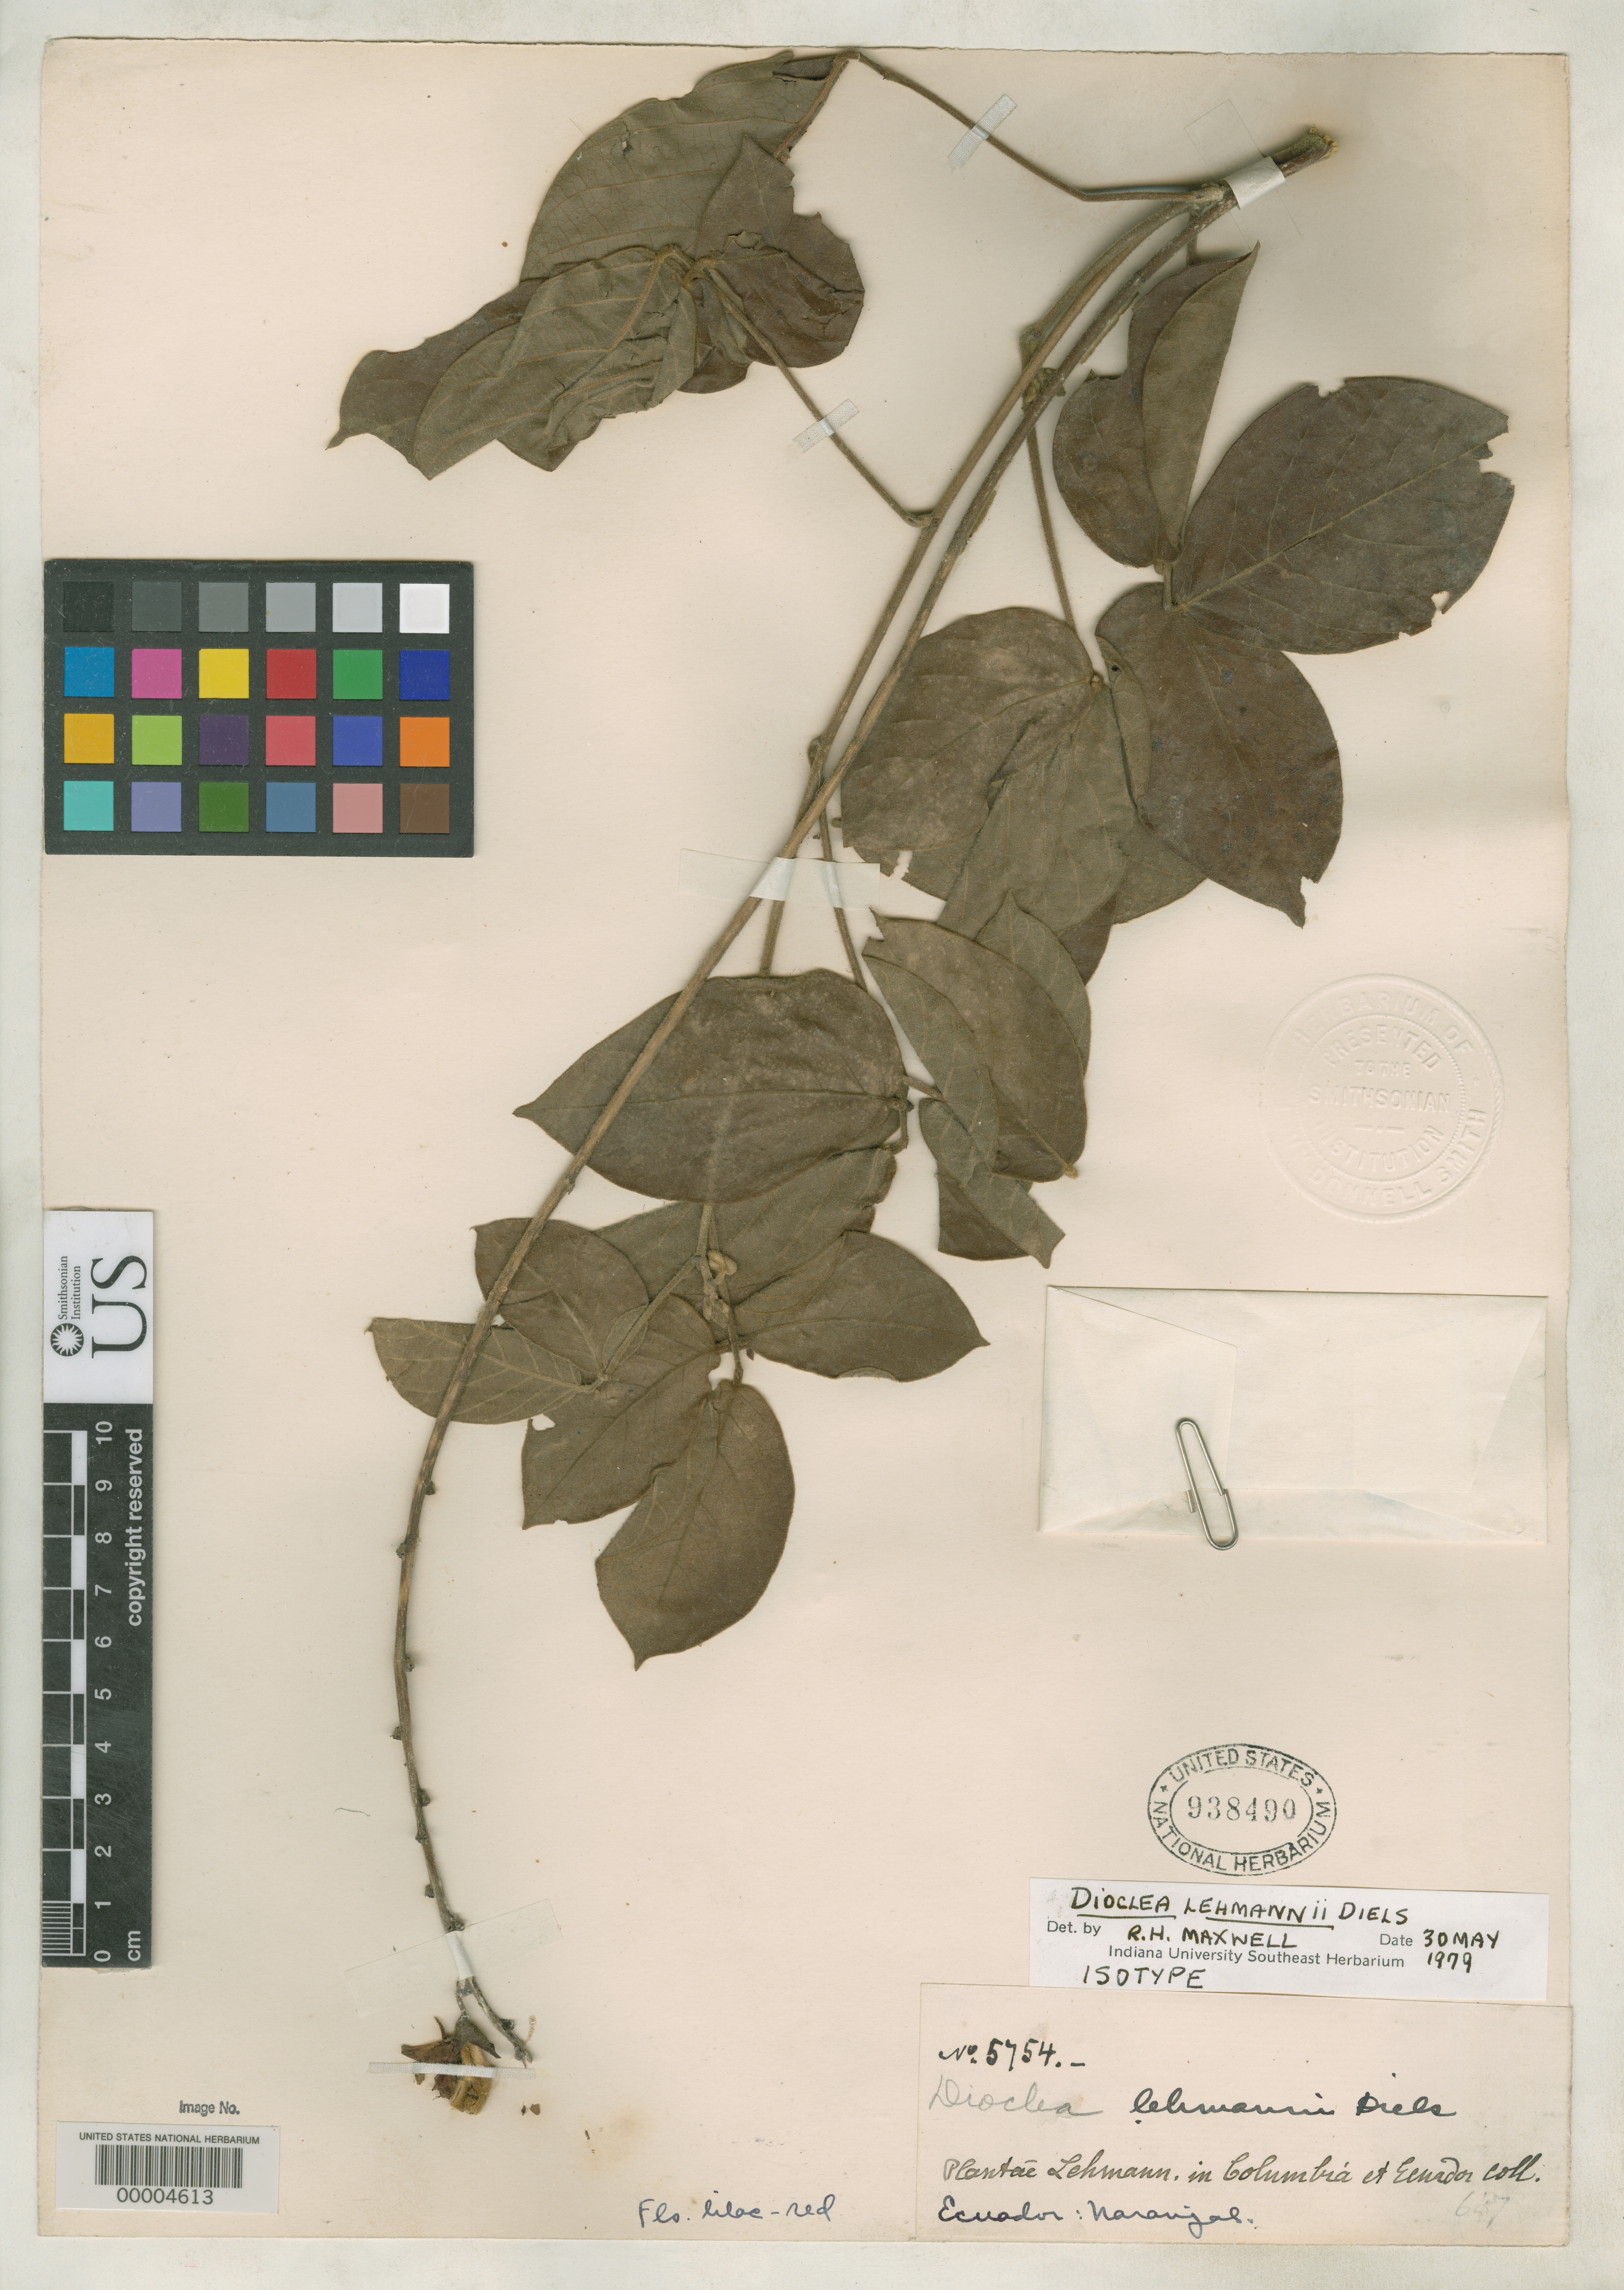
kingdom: Plantae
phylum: Tracheophyta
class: Magnoliopsida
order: Fabales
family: Fabaceae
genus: Dioclea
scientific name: Dioclea lehmanni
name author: Diels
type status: Isotype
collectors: F. C. Lehmann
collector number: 5754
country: Ecuador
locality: Naravjae.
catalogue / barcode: US 938490